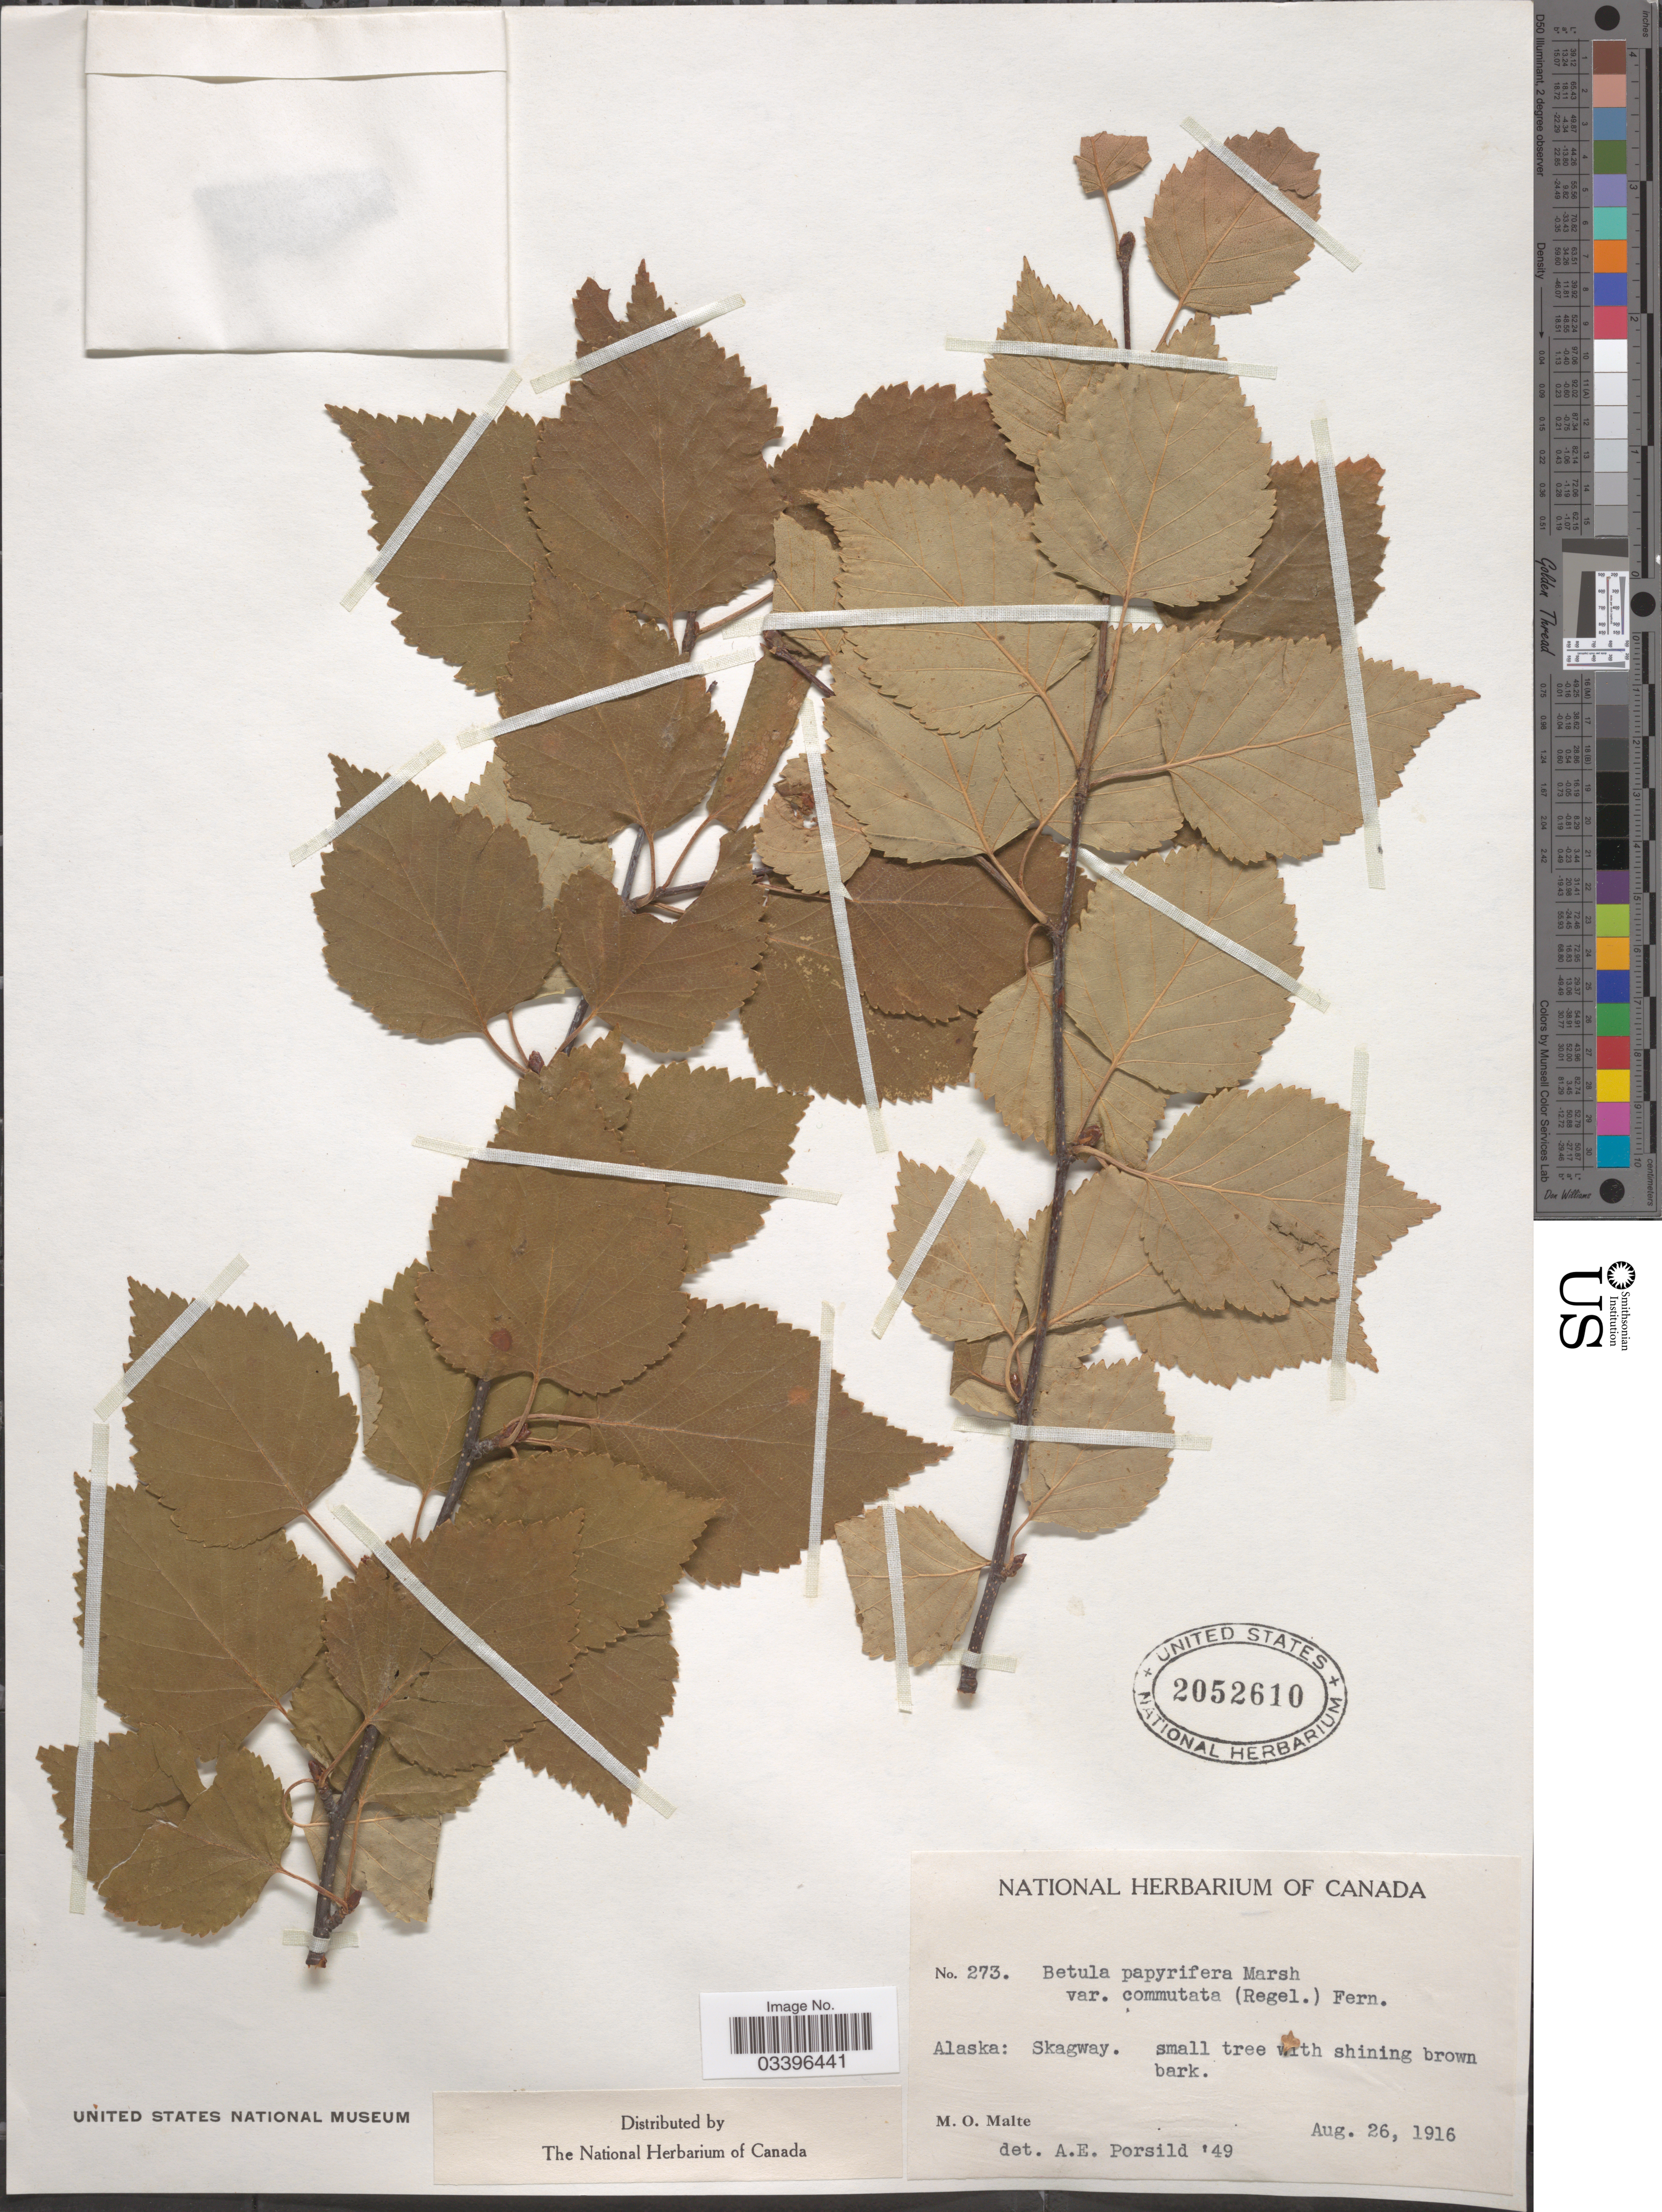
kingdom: Plantae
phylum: Tracheophyta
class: Magnoliopsida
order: Fagales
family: Betulaceae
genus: Betula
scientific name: Betula papyrifera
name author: Marshall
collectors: M. O. Malte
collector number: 273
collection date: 1916-08-26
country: United States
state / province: Alaska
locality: Skagway.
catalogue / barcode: US 2052610